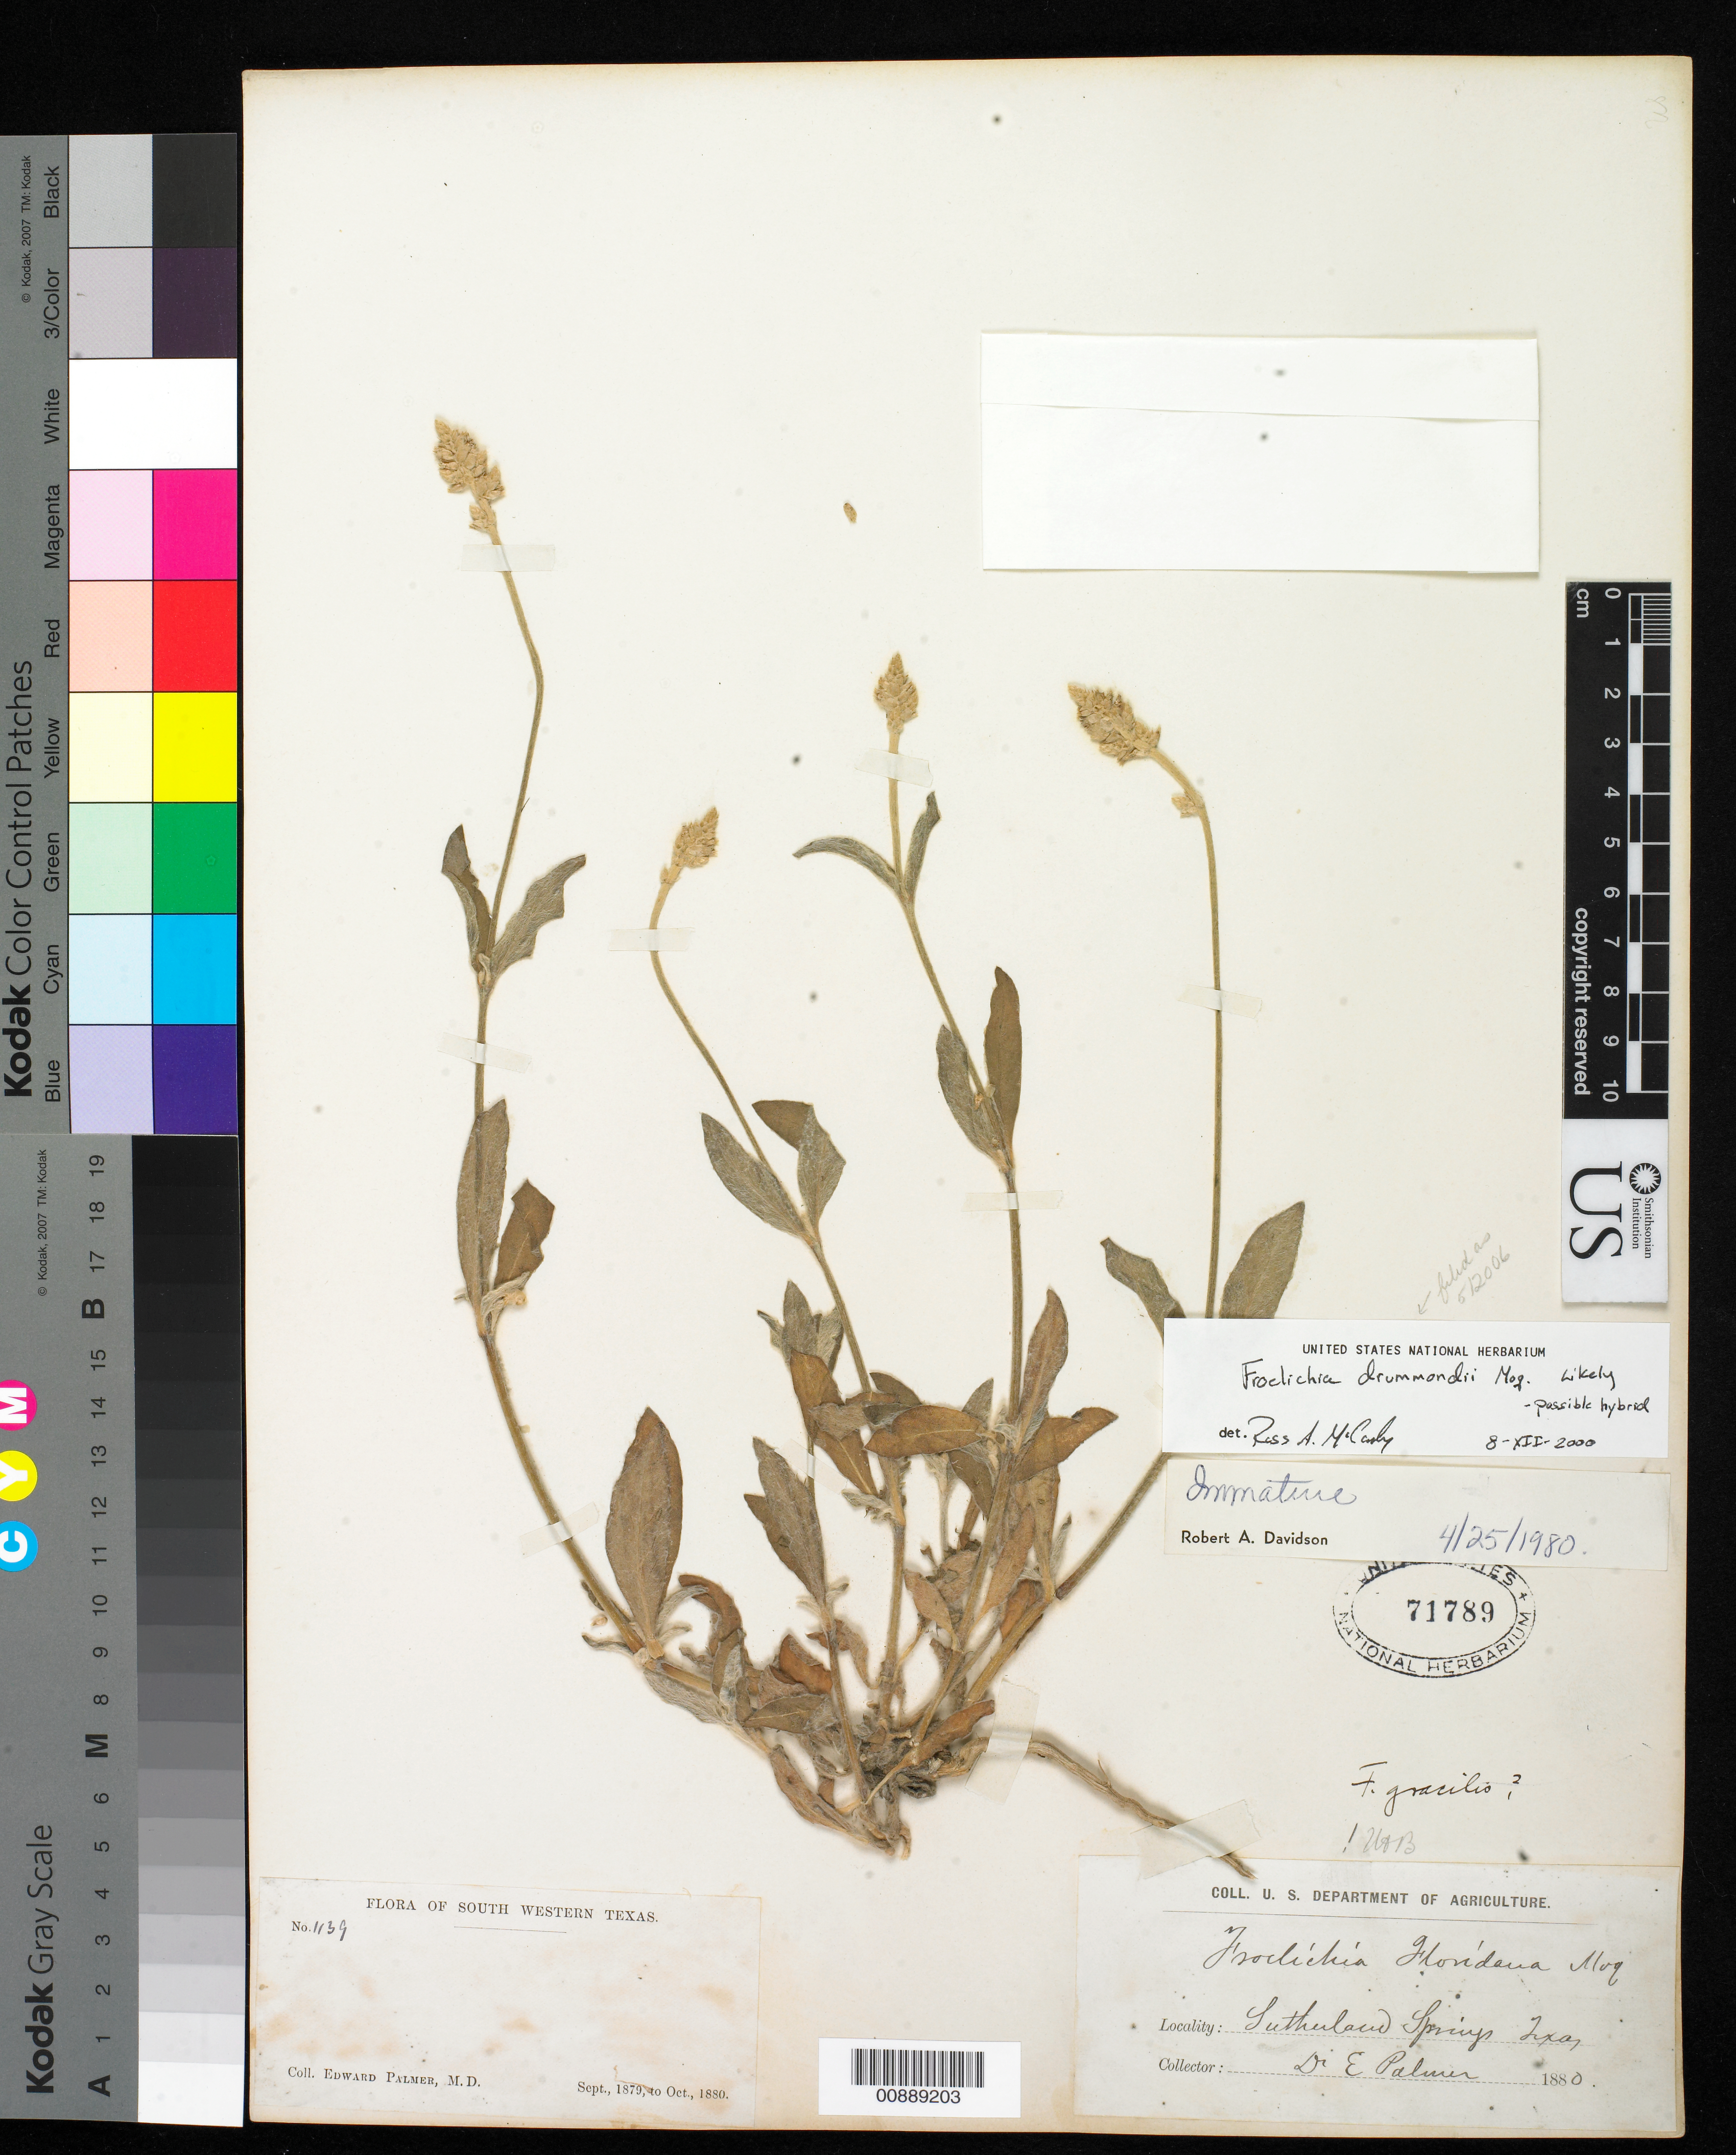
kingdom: Plantae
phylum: Tracheophyta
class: Magnoliopsida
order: Caryophyllales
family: Amaranthaceae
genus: Froelichia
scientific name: Froelichia drummondii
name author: Moq.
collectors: E. Palmer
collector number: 1139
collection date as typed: Sep 1879 to -- Oct 1880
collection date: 1879-09/1880-10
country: United States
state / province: Texas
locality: Sutherland Springs, Texas.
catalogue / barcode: US 71789